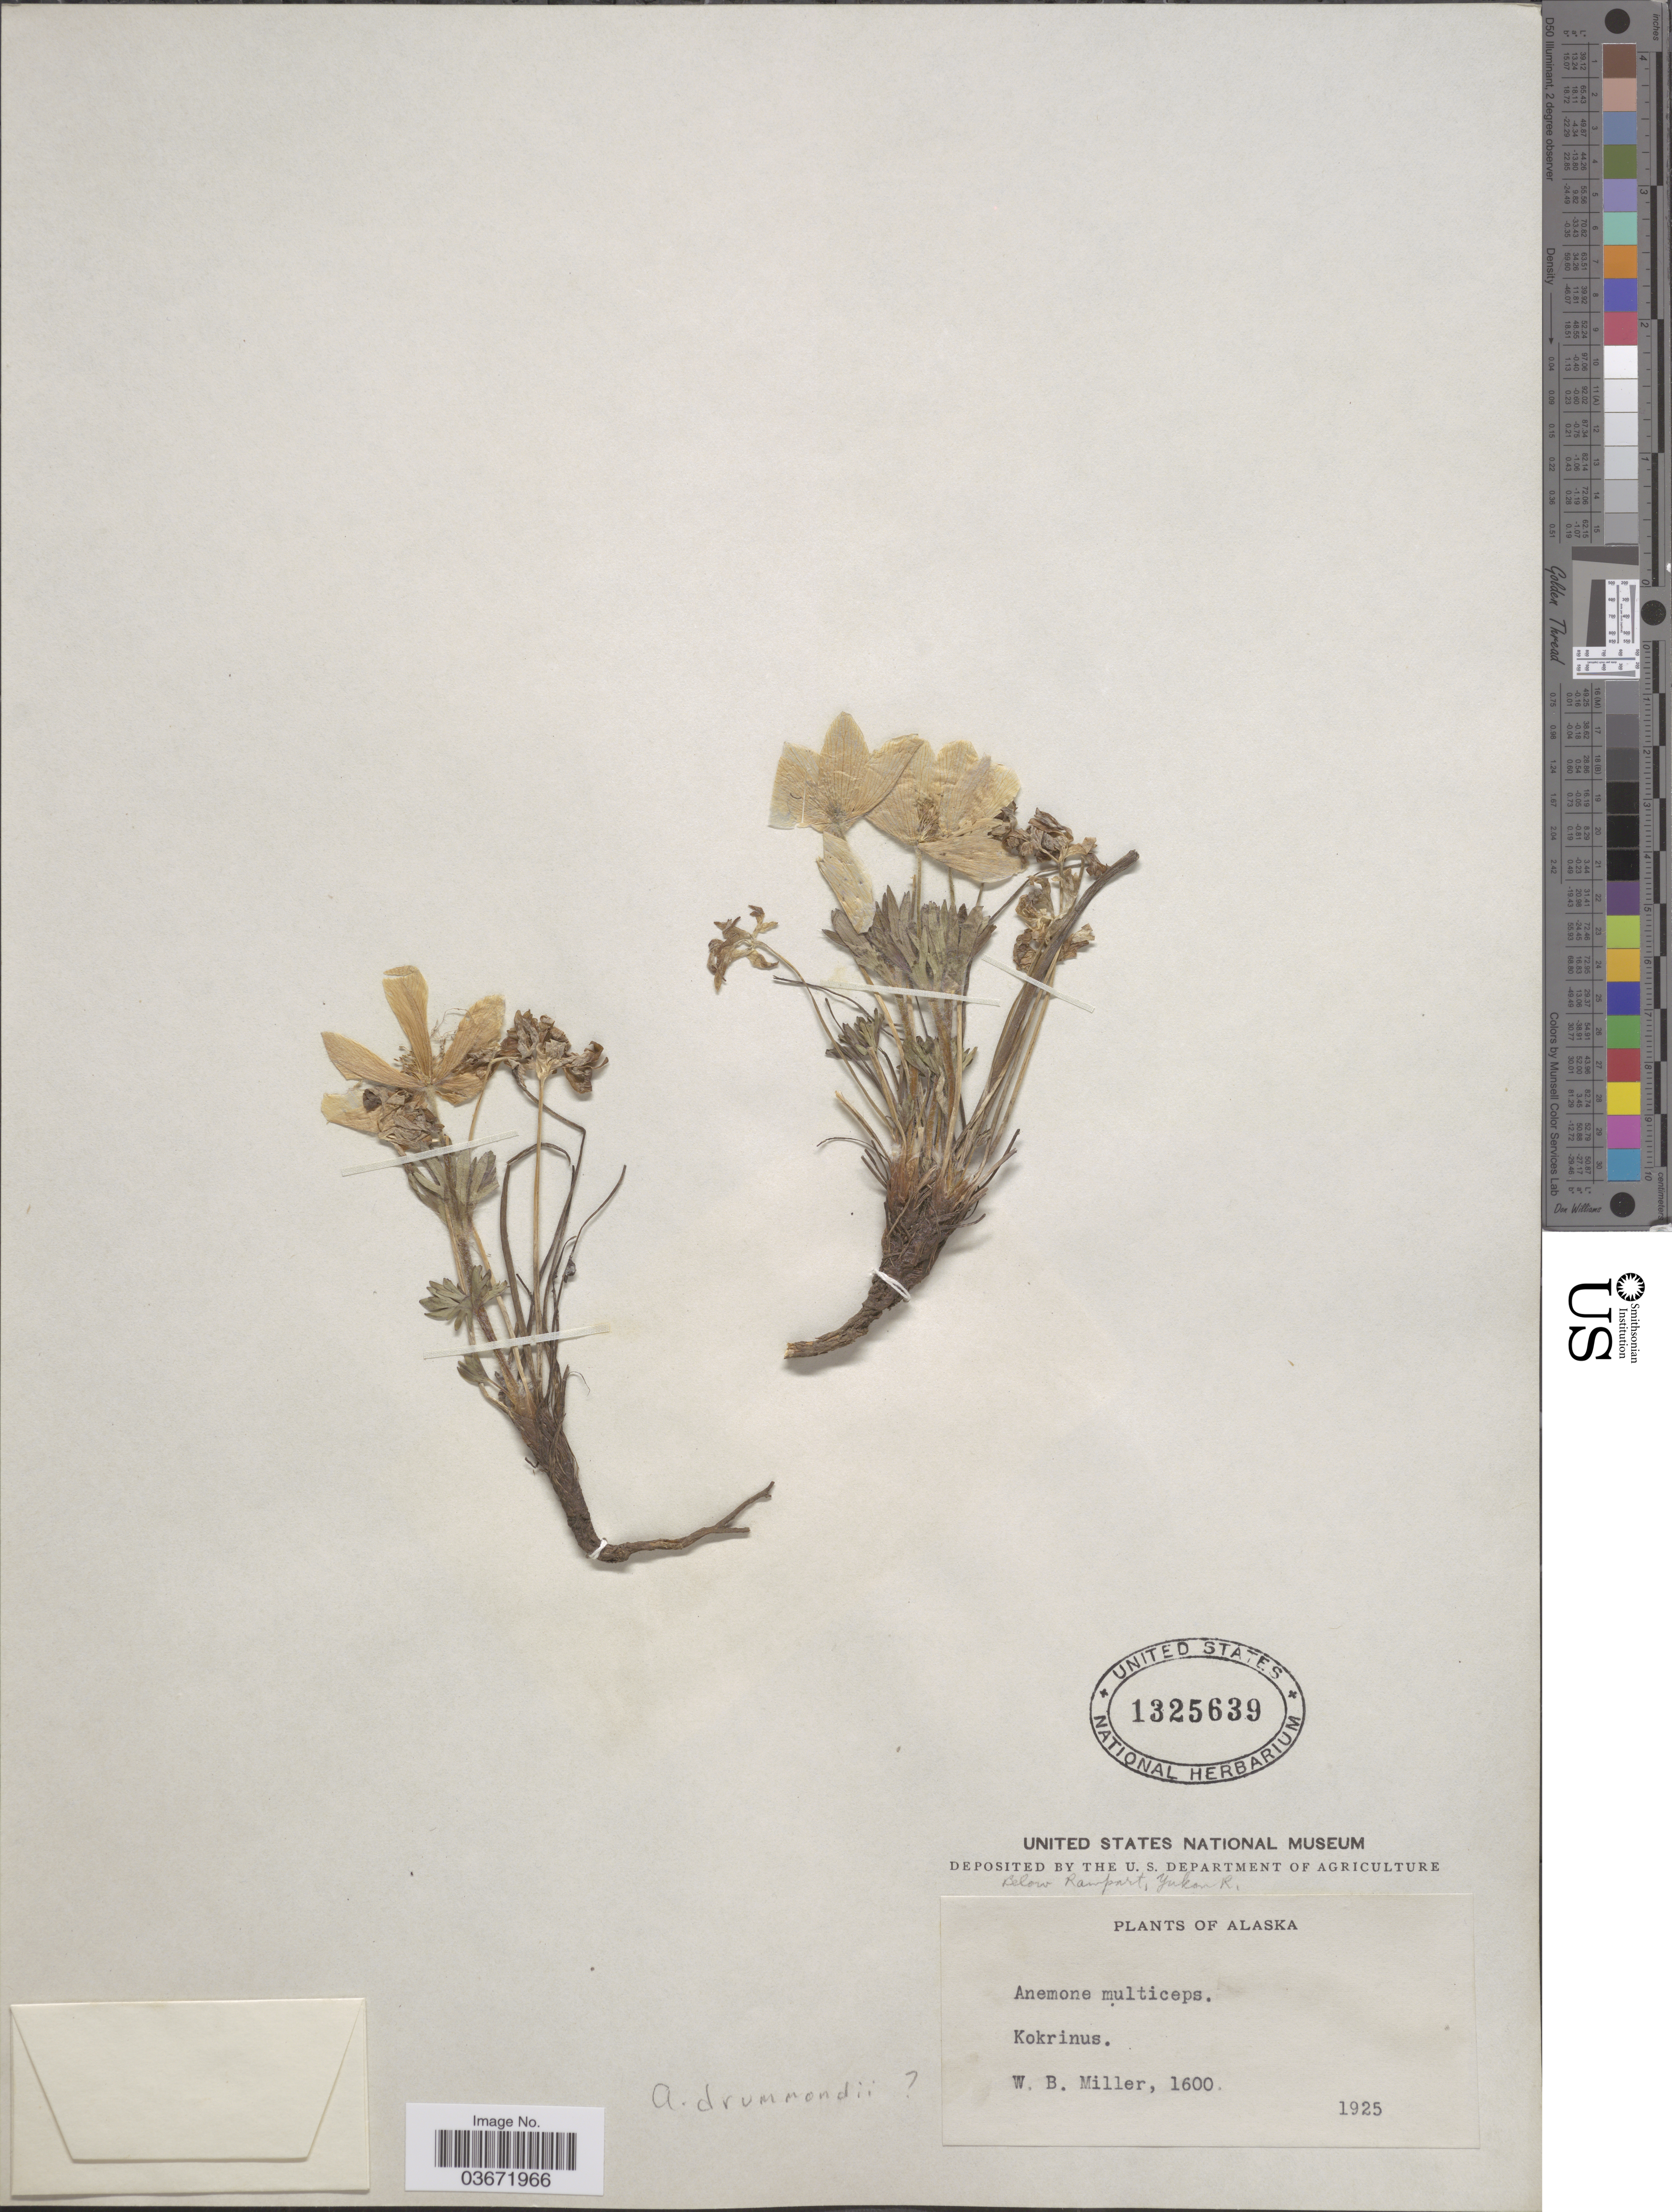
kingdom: Plantae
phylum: Tracheophyta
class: Magnoliopsida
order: Ranunculales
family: Ranunculaceae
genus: Anemone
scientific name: Anemone drummondii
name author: S. Watson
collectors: W. Miller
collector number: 1600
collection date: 1925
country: United States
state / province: Alaska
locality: Kokrinus.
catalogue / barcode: US 1325639